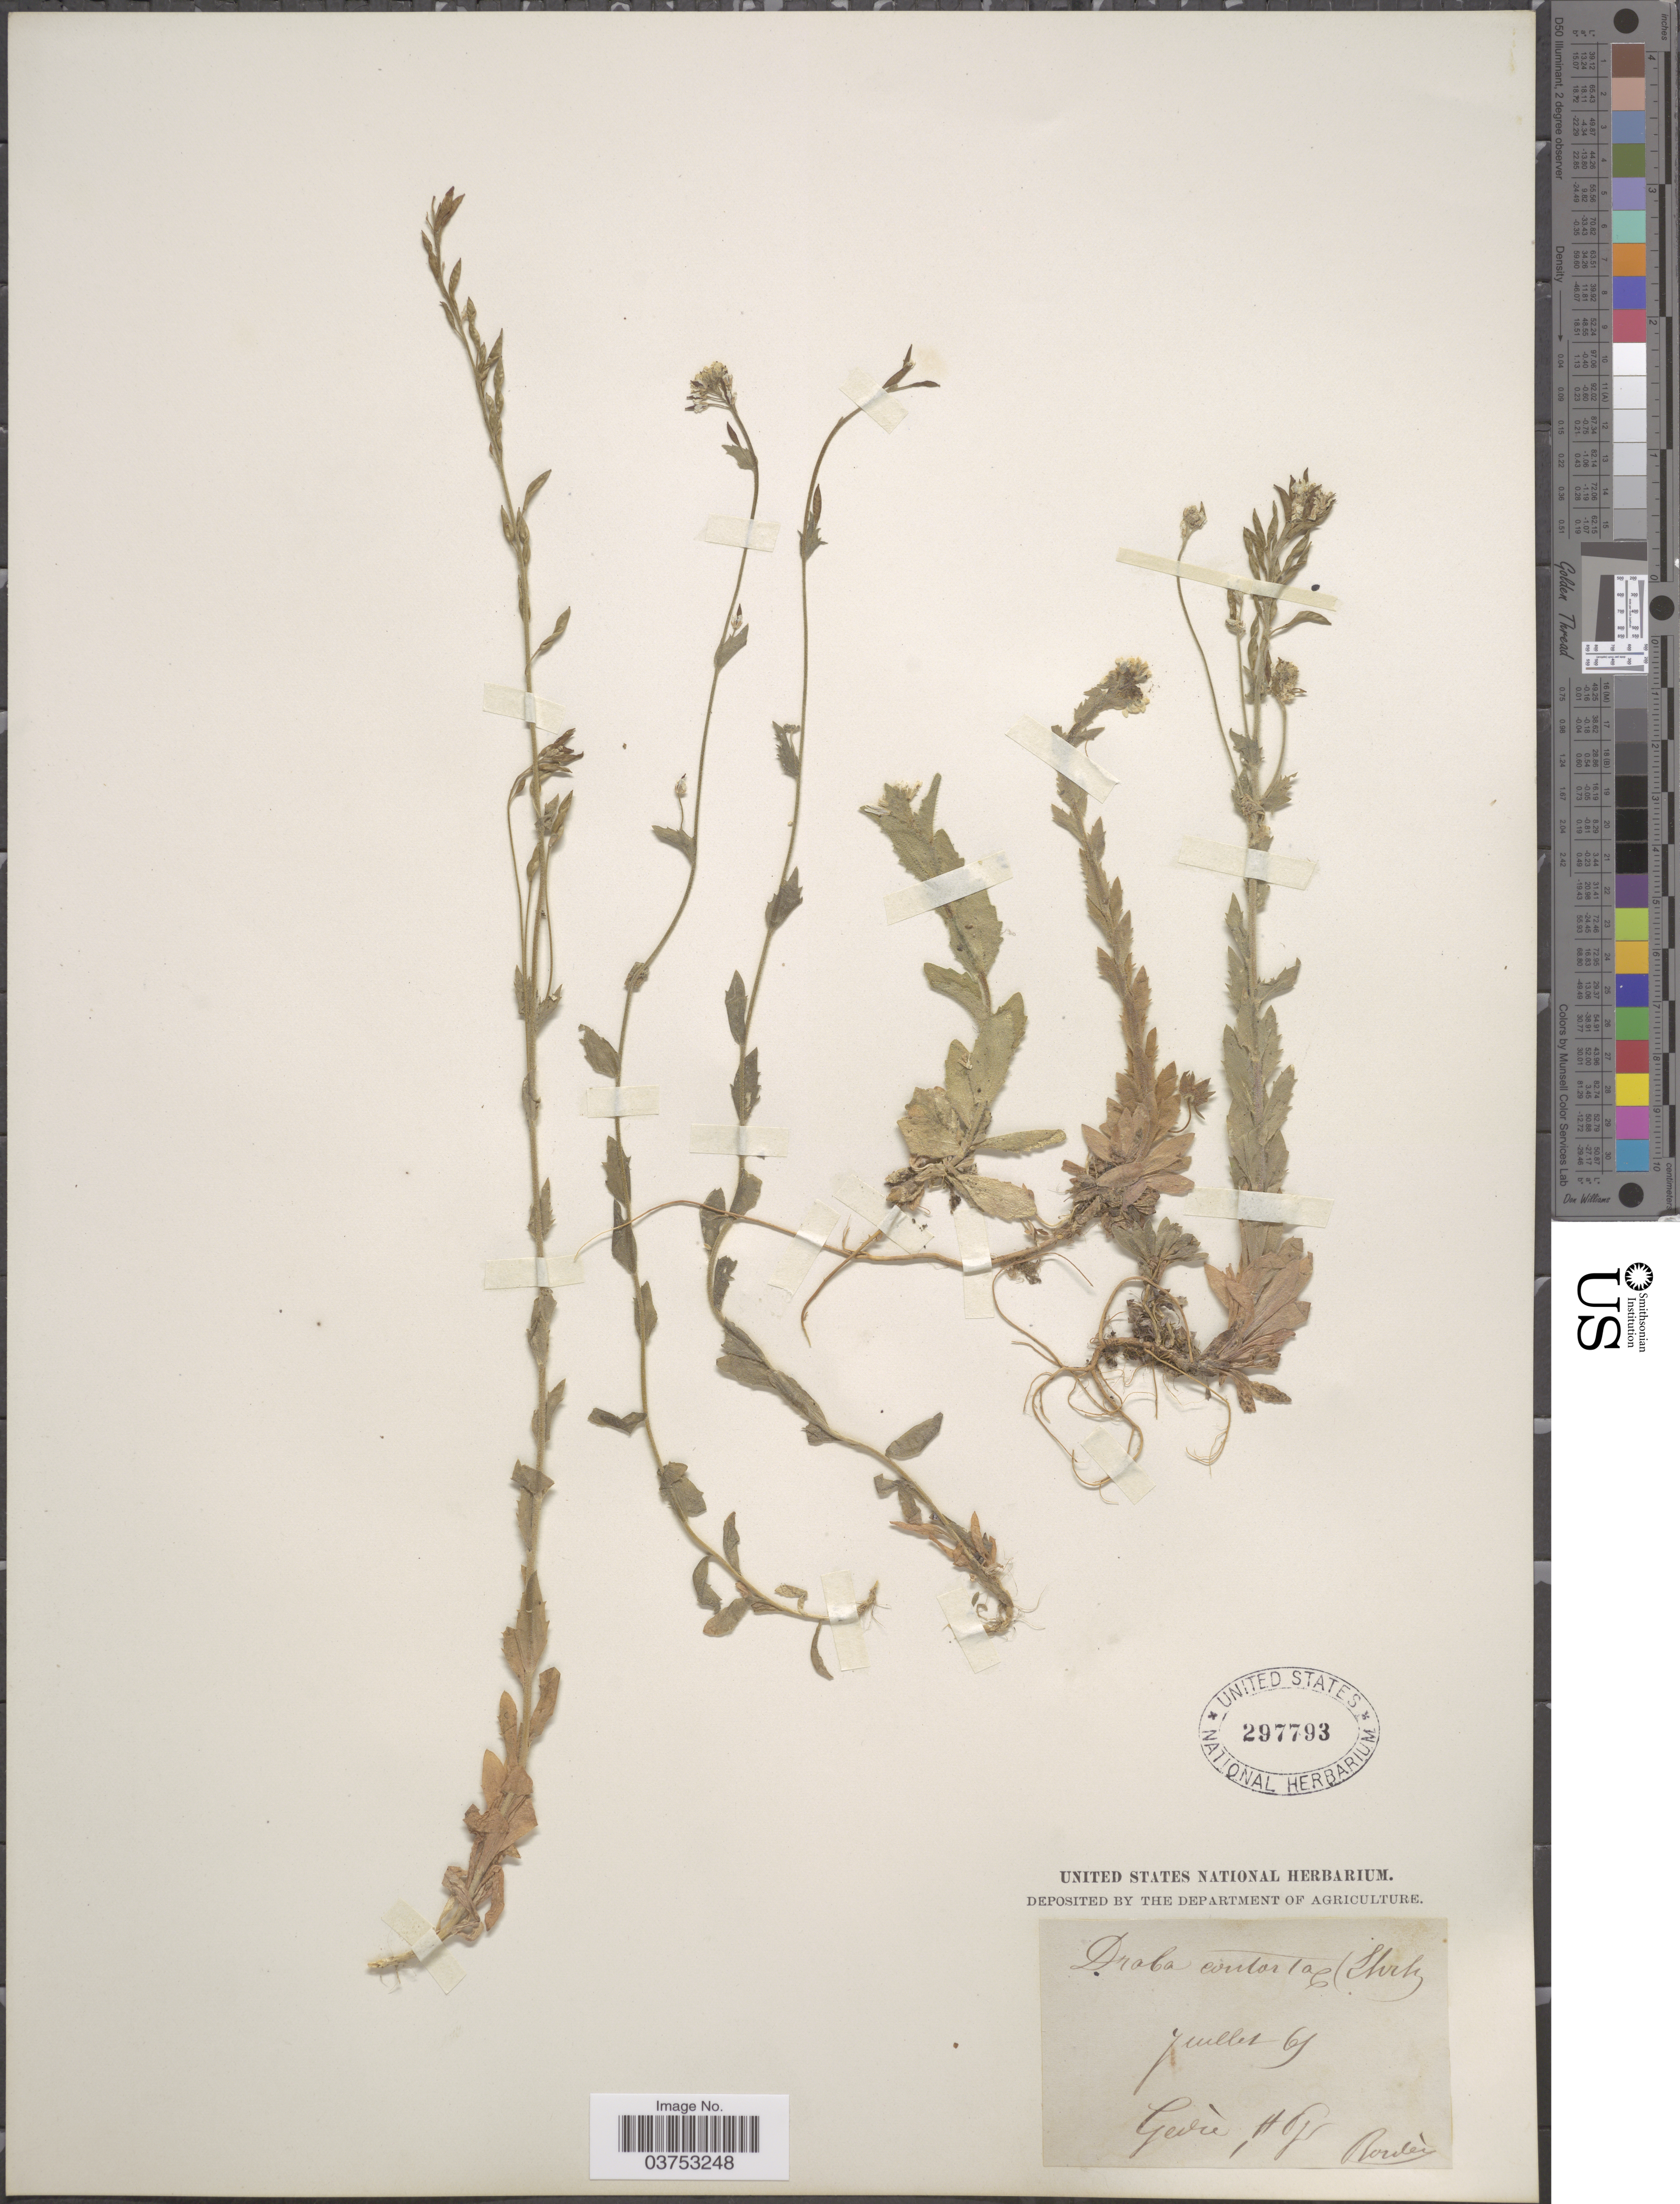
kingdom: Plantae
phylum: Tracheophyta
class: Magnoliopsida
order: Brassicales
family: Brassicaceae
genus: Draba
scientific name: Draba contorta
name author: Ehrh.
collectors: -. Bordère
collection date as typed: Transcribed d/m/y: /7/65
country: France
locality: Gedre, H Pyr.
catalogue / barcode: US 297793